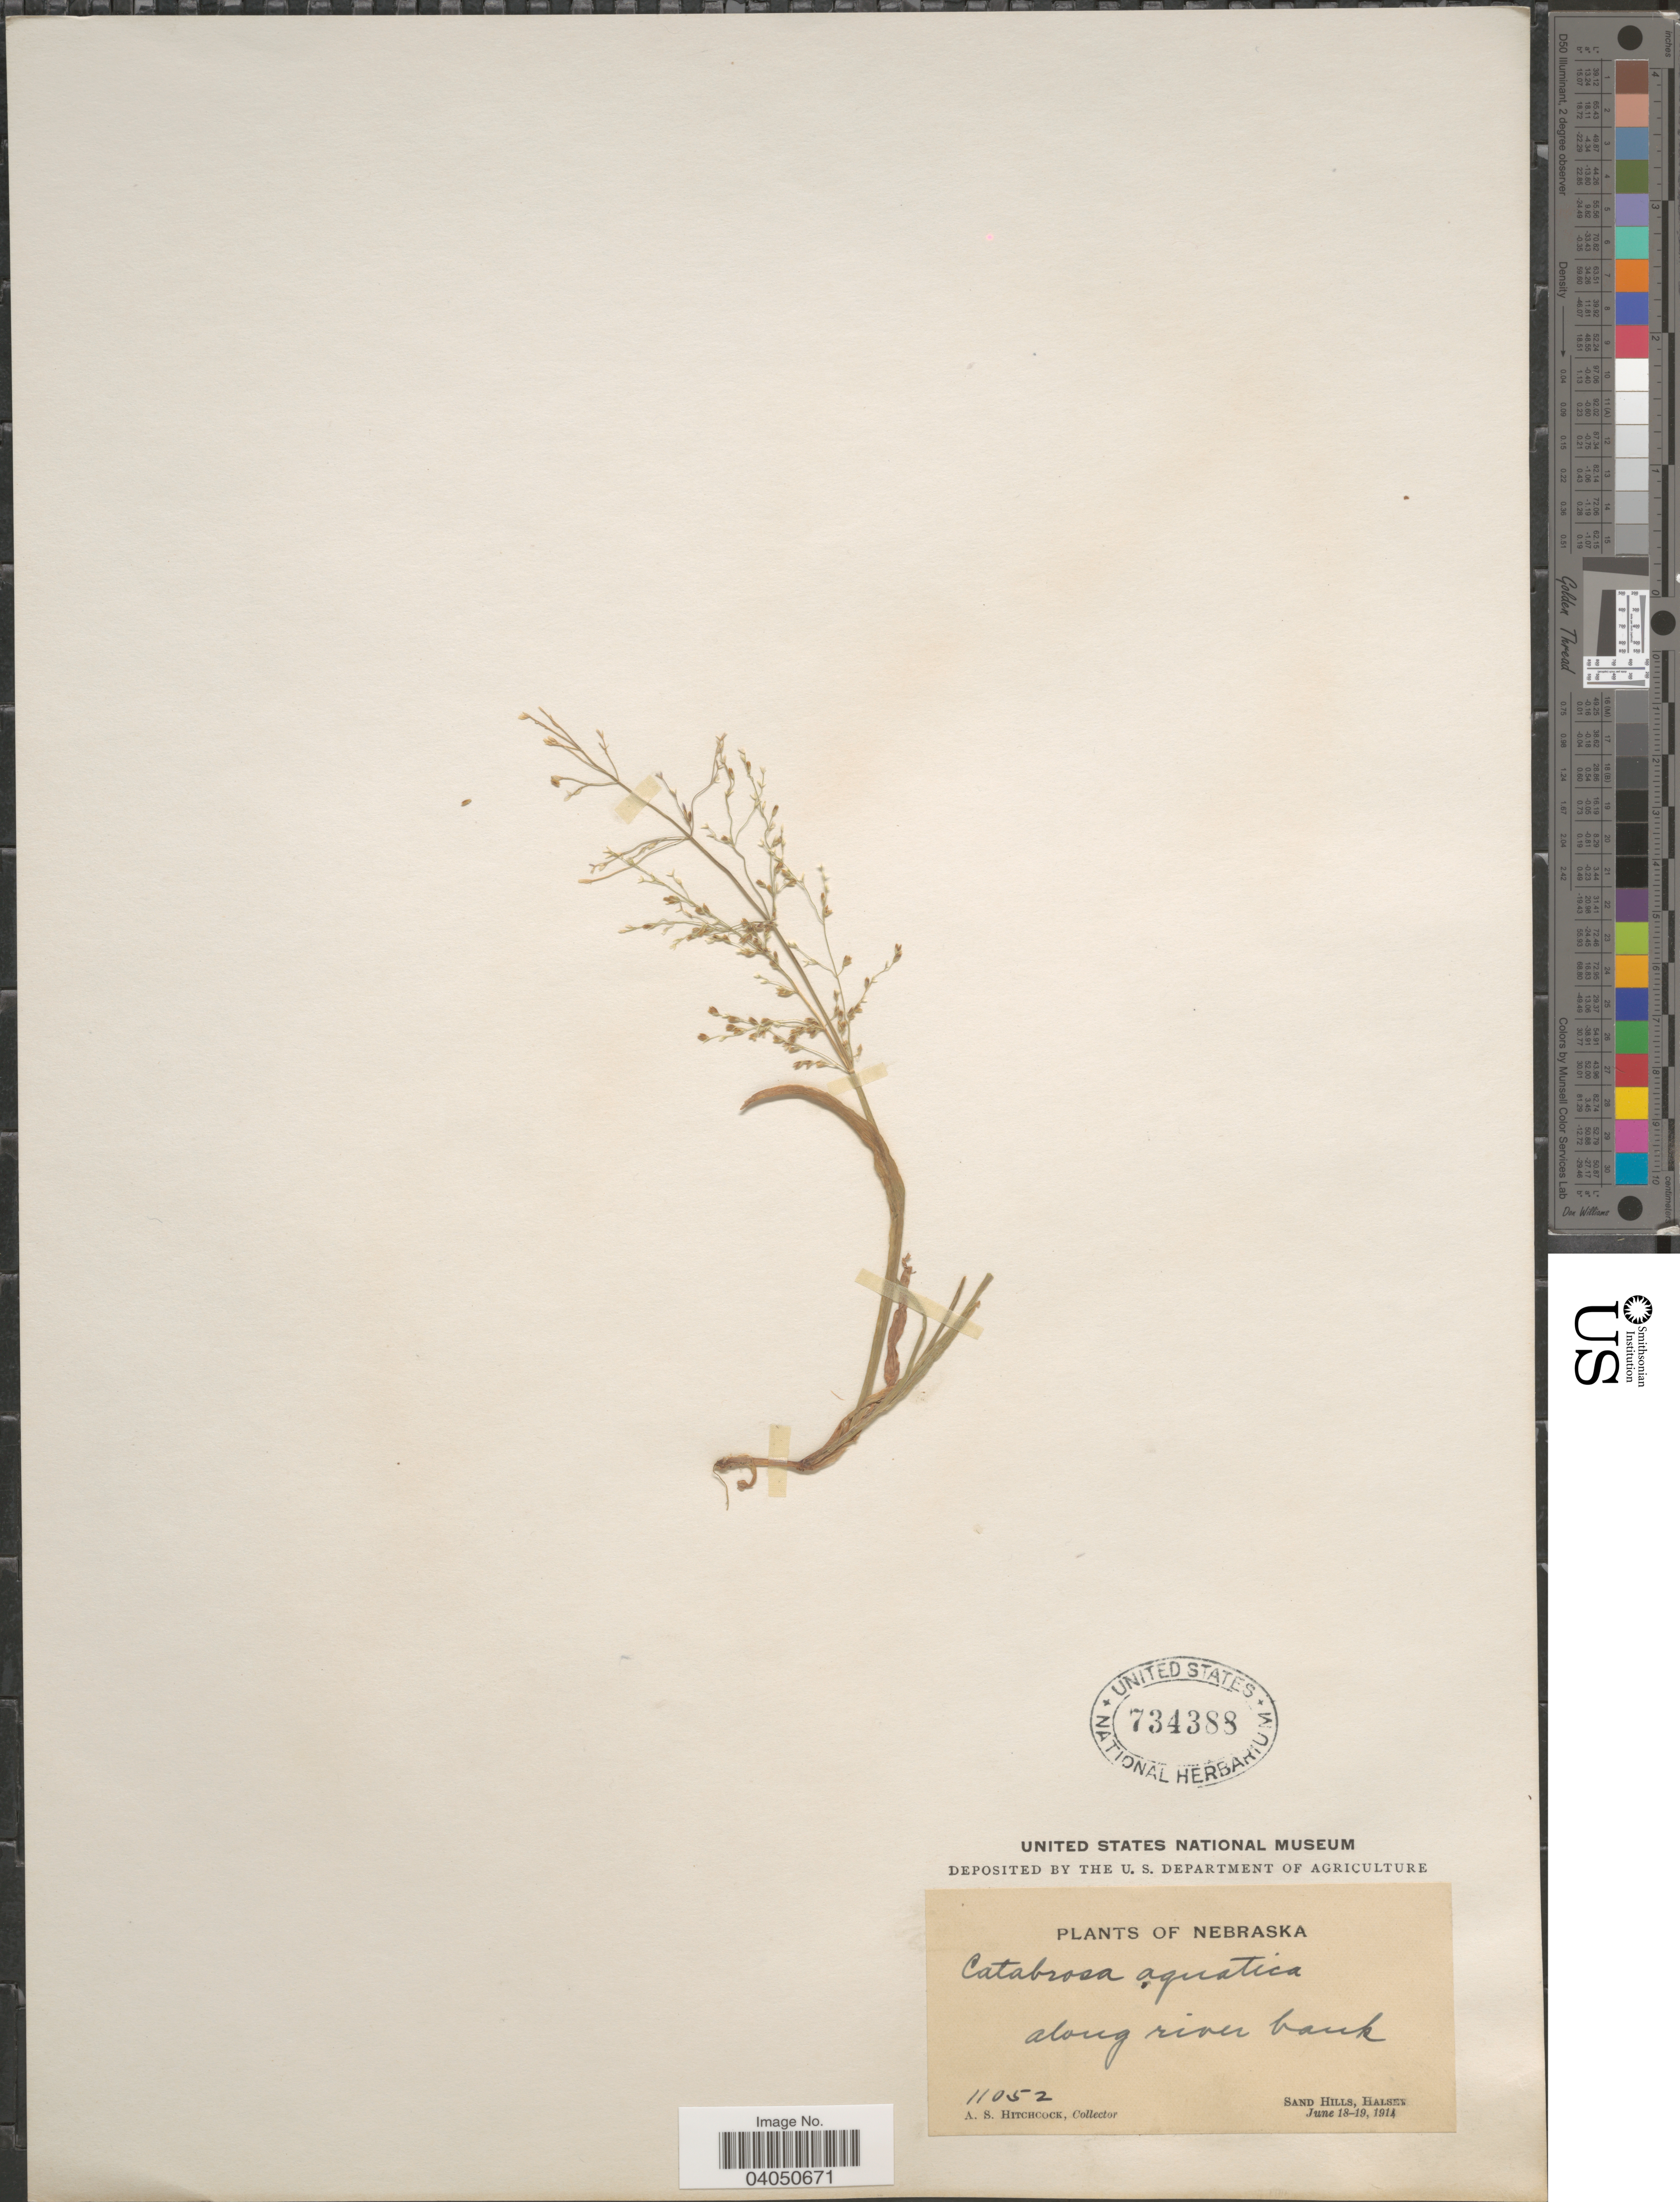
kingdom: Plantae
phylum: Tracheophyta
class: Liliopsida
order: Poales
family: Poaceae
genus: Catabrosa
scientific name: Catabrosa aquatica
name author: (L.) P. Beauv.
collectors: A. S. Hitchcock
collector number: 11052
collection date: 1914-06-18/1914-06-19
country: United States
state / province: Nebraska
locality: Sand Hills, Halse.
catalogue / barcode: US 734388